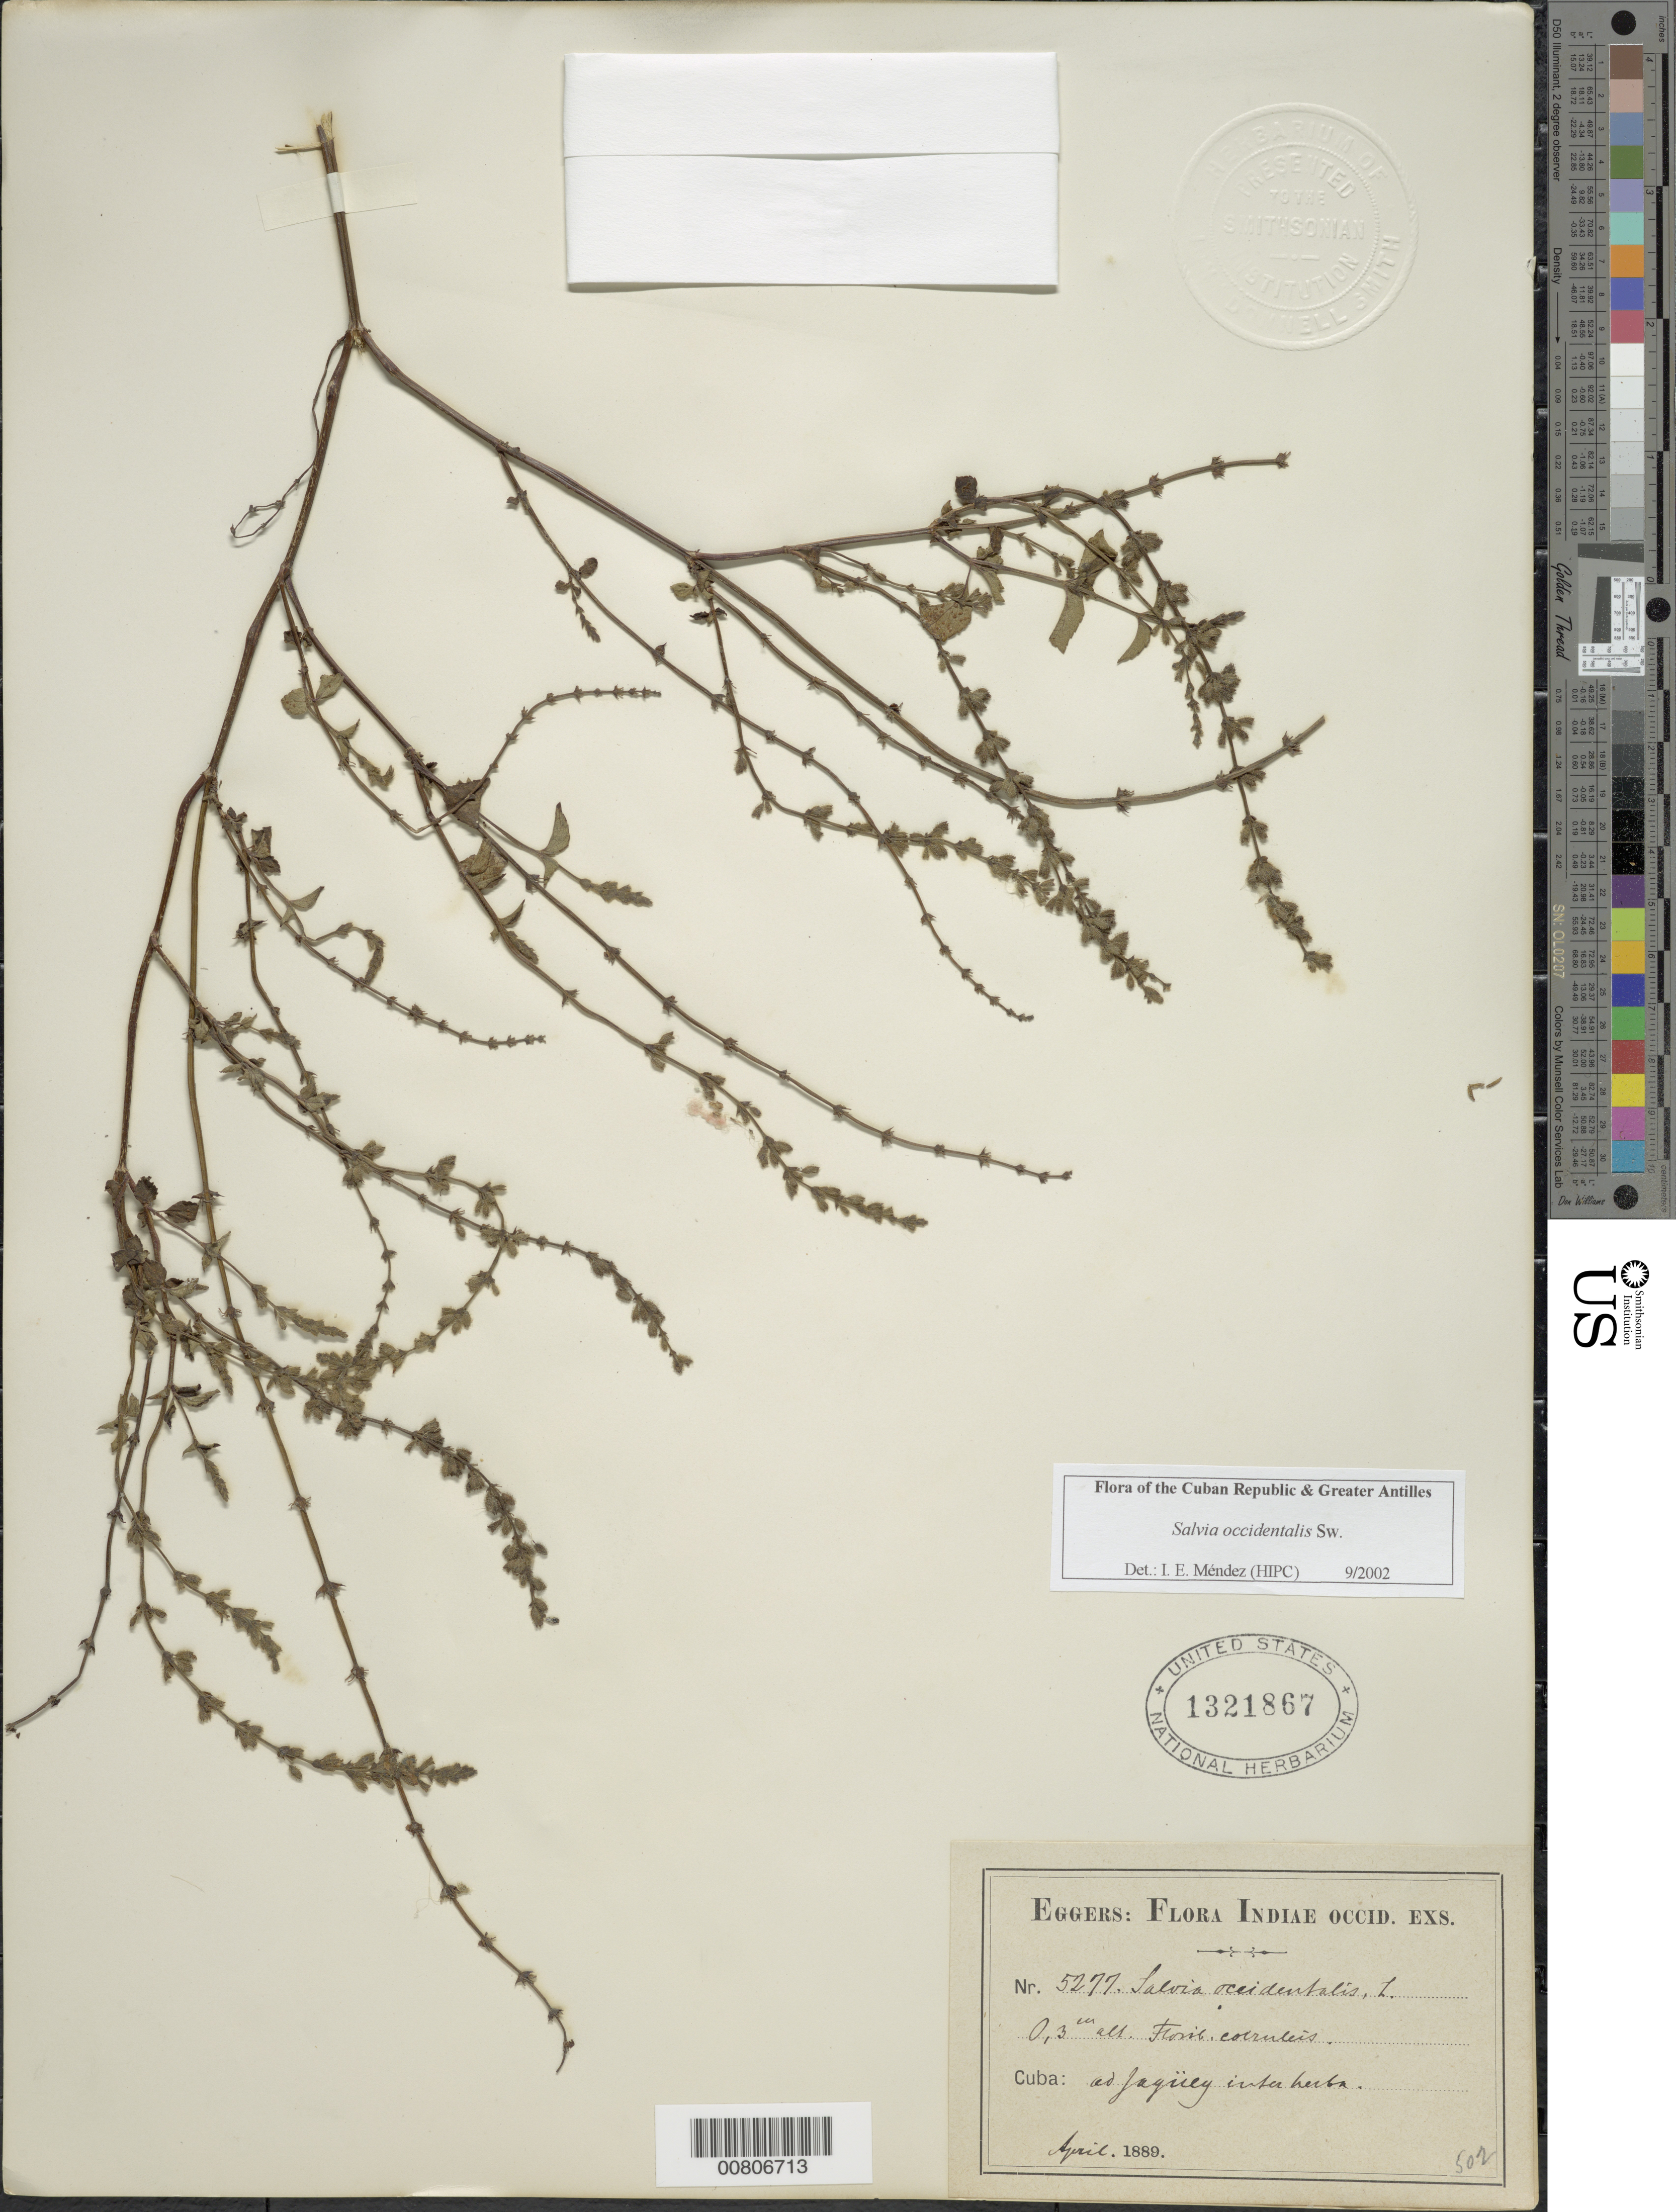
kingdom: Plantae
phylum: Tracheophyta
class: Magnoliopsida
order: Lamiales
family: Lamiaceae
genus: Salvia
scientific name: Salvia occidentalis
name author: Sw.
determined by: Méndez, Isidro E., (HIPC)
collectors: H. F. A. von Eggers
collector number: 5277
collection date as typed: Apr 1889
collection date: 1889-04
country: Cuba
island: Cuba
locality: Jaqüey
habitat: Inter herba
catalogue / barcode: US 1321867